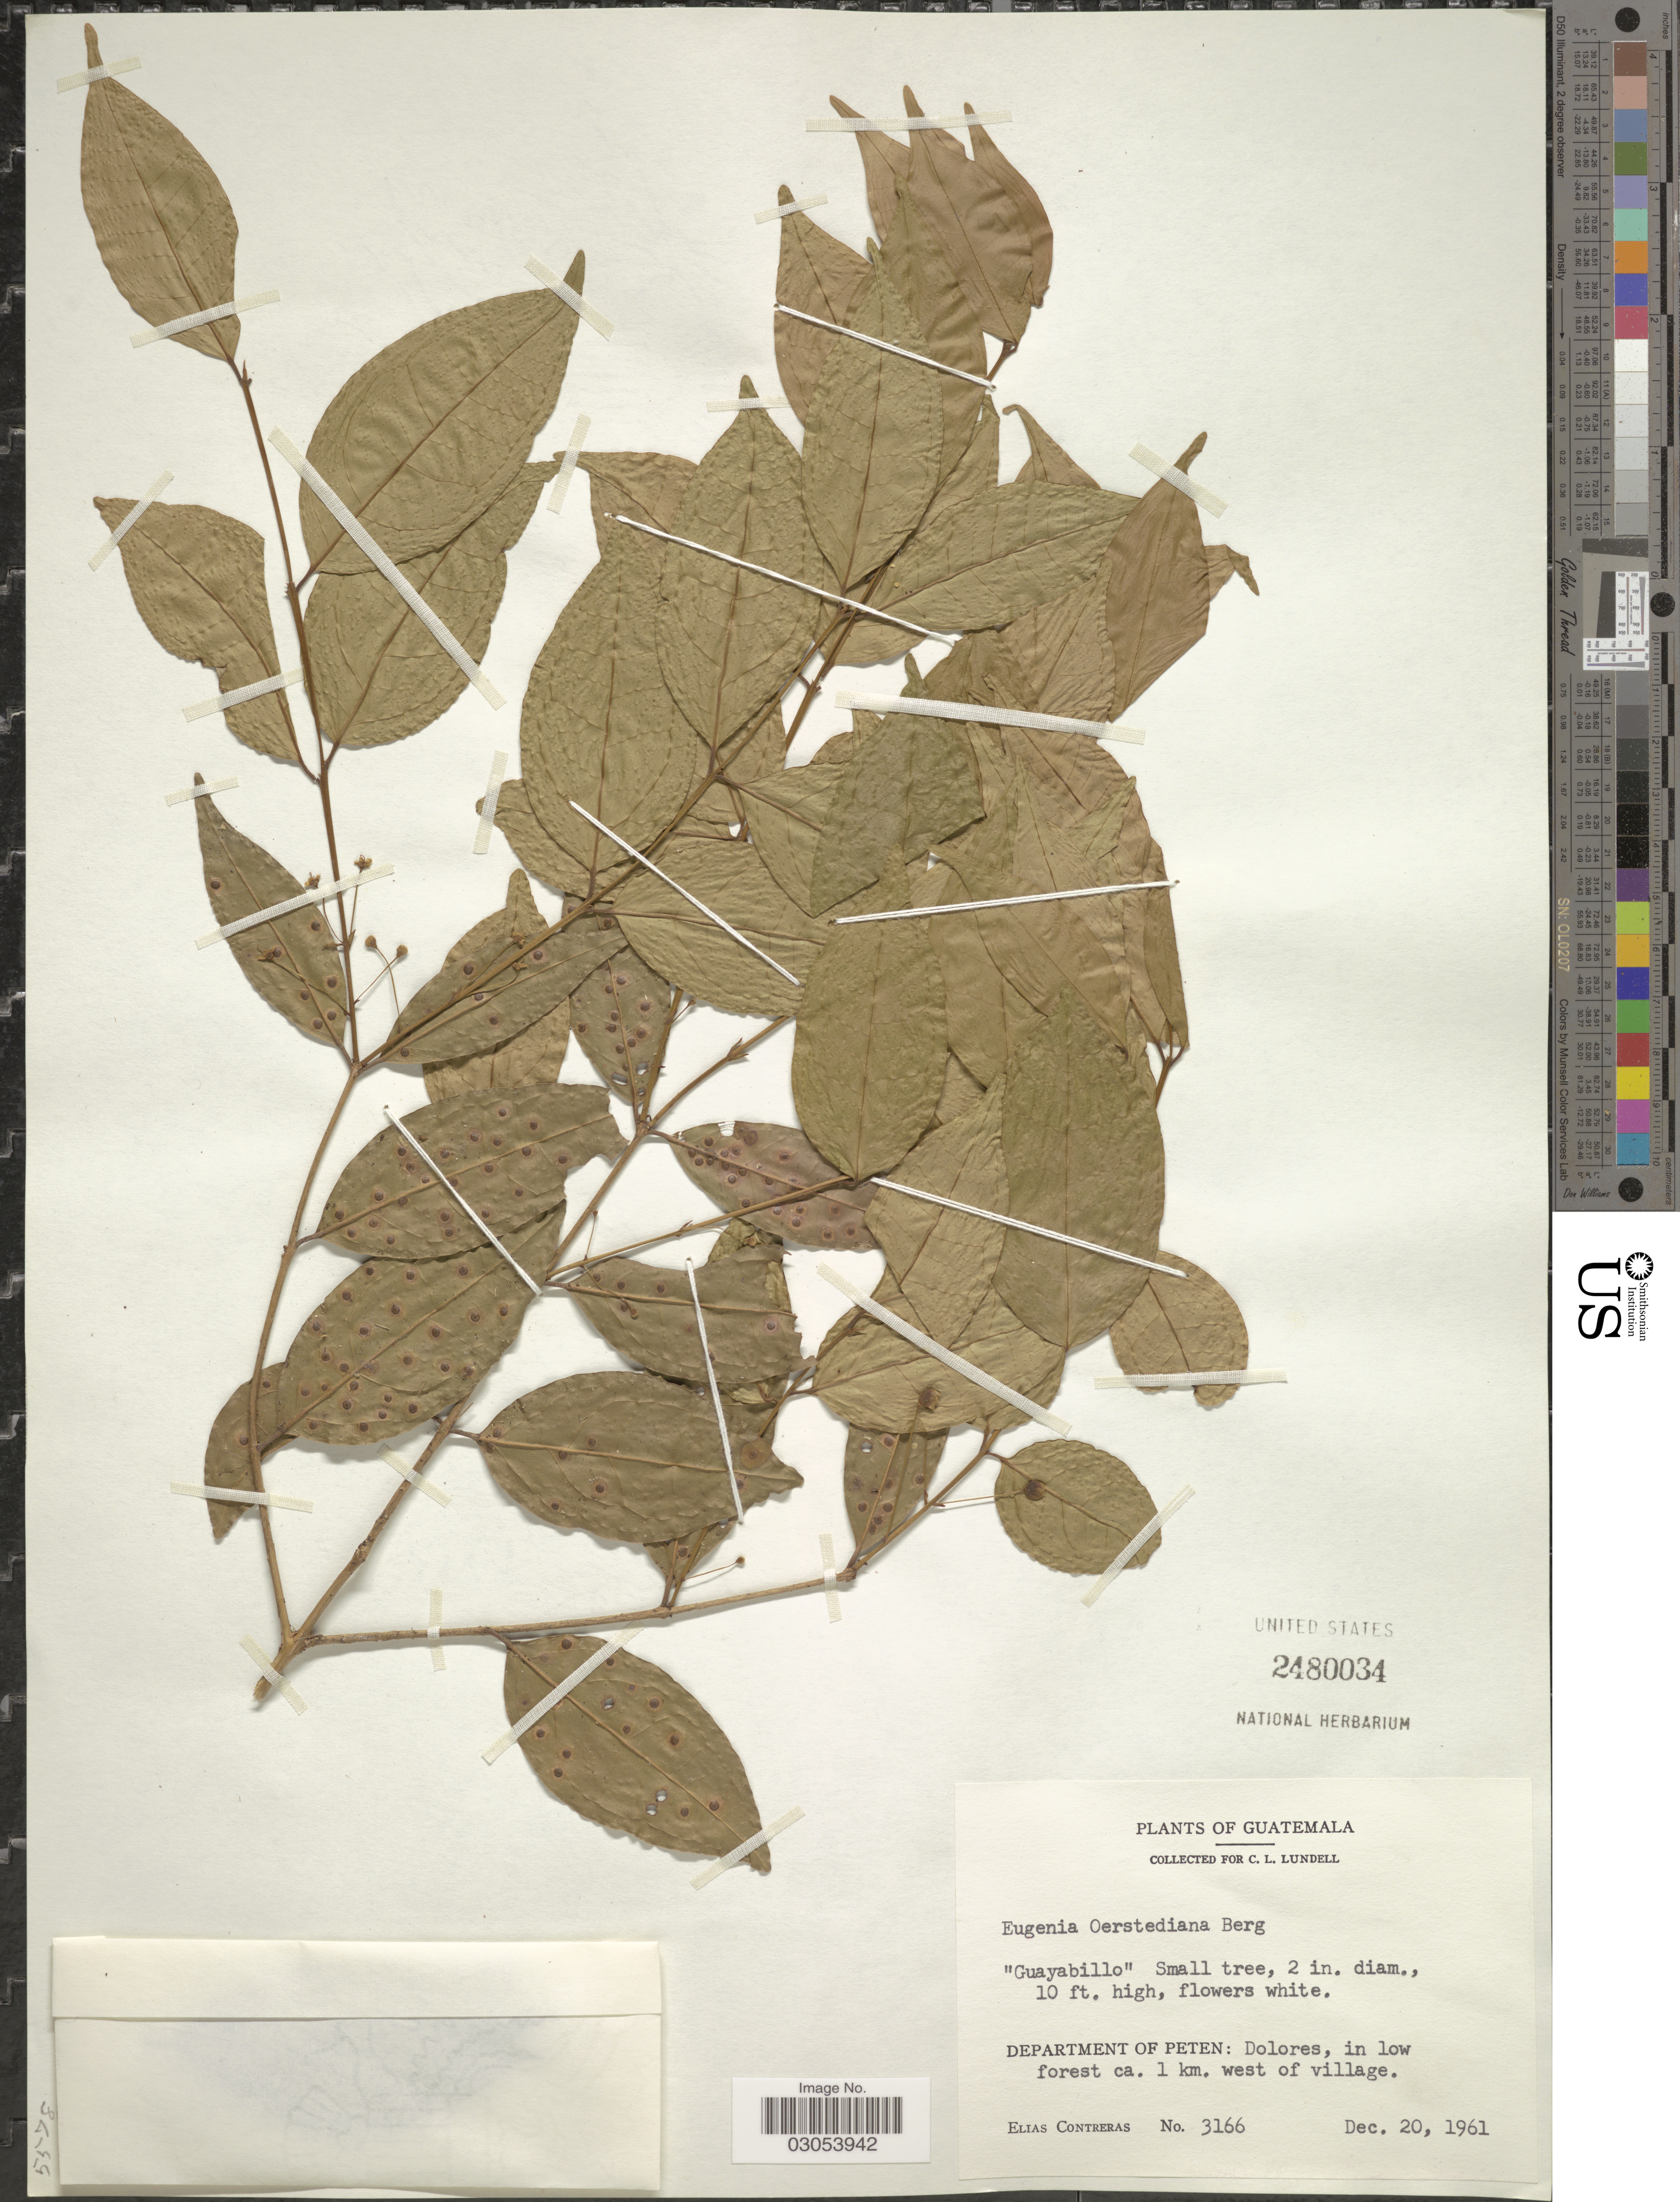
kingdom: Plantae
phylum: Tracheophyta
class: Magnoliopsida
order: Myrtales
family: Myrtaceae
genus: Eugenia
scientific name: Eugenia oerstediana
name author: O. Berg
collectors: E. Contreras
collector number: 3166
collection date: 1961-12-20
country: Guatemala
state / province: El Petén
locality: Department of Peten: Dolores, in low forest ca. 1 km. west of village.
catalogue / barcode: US 2480034